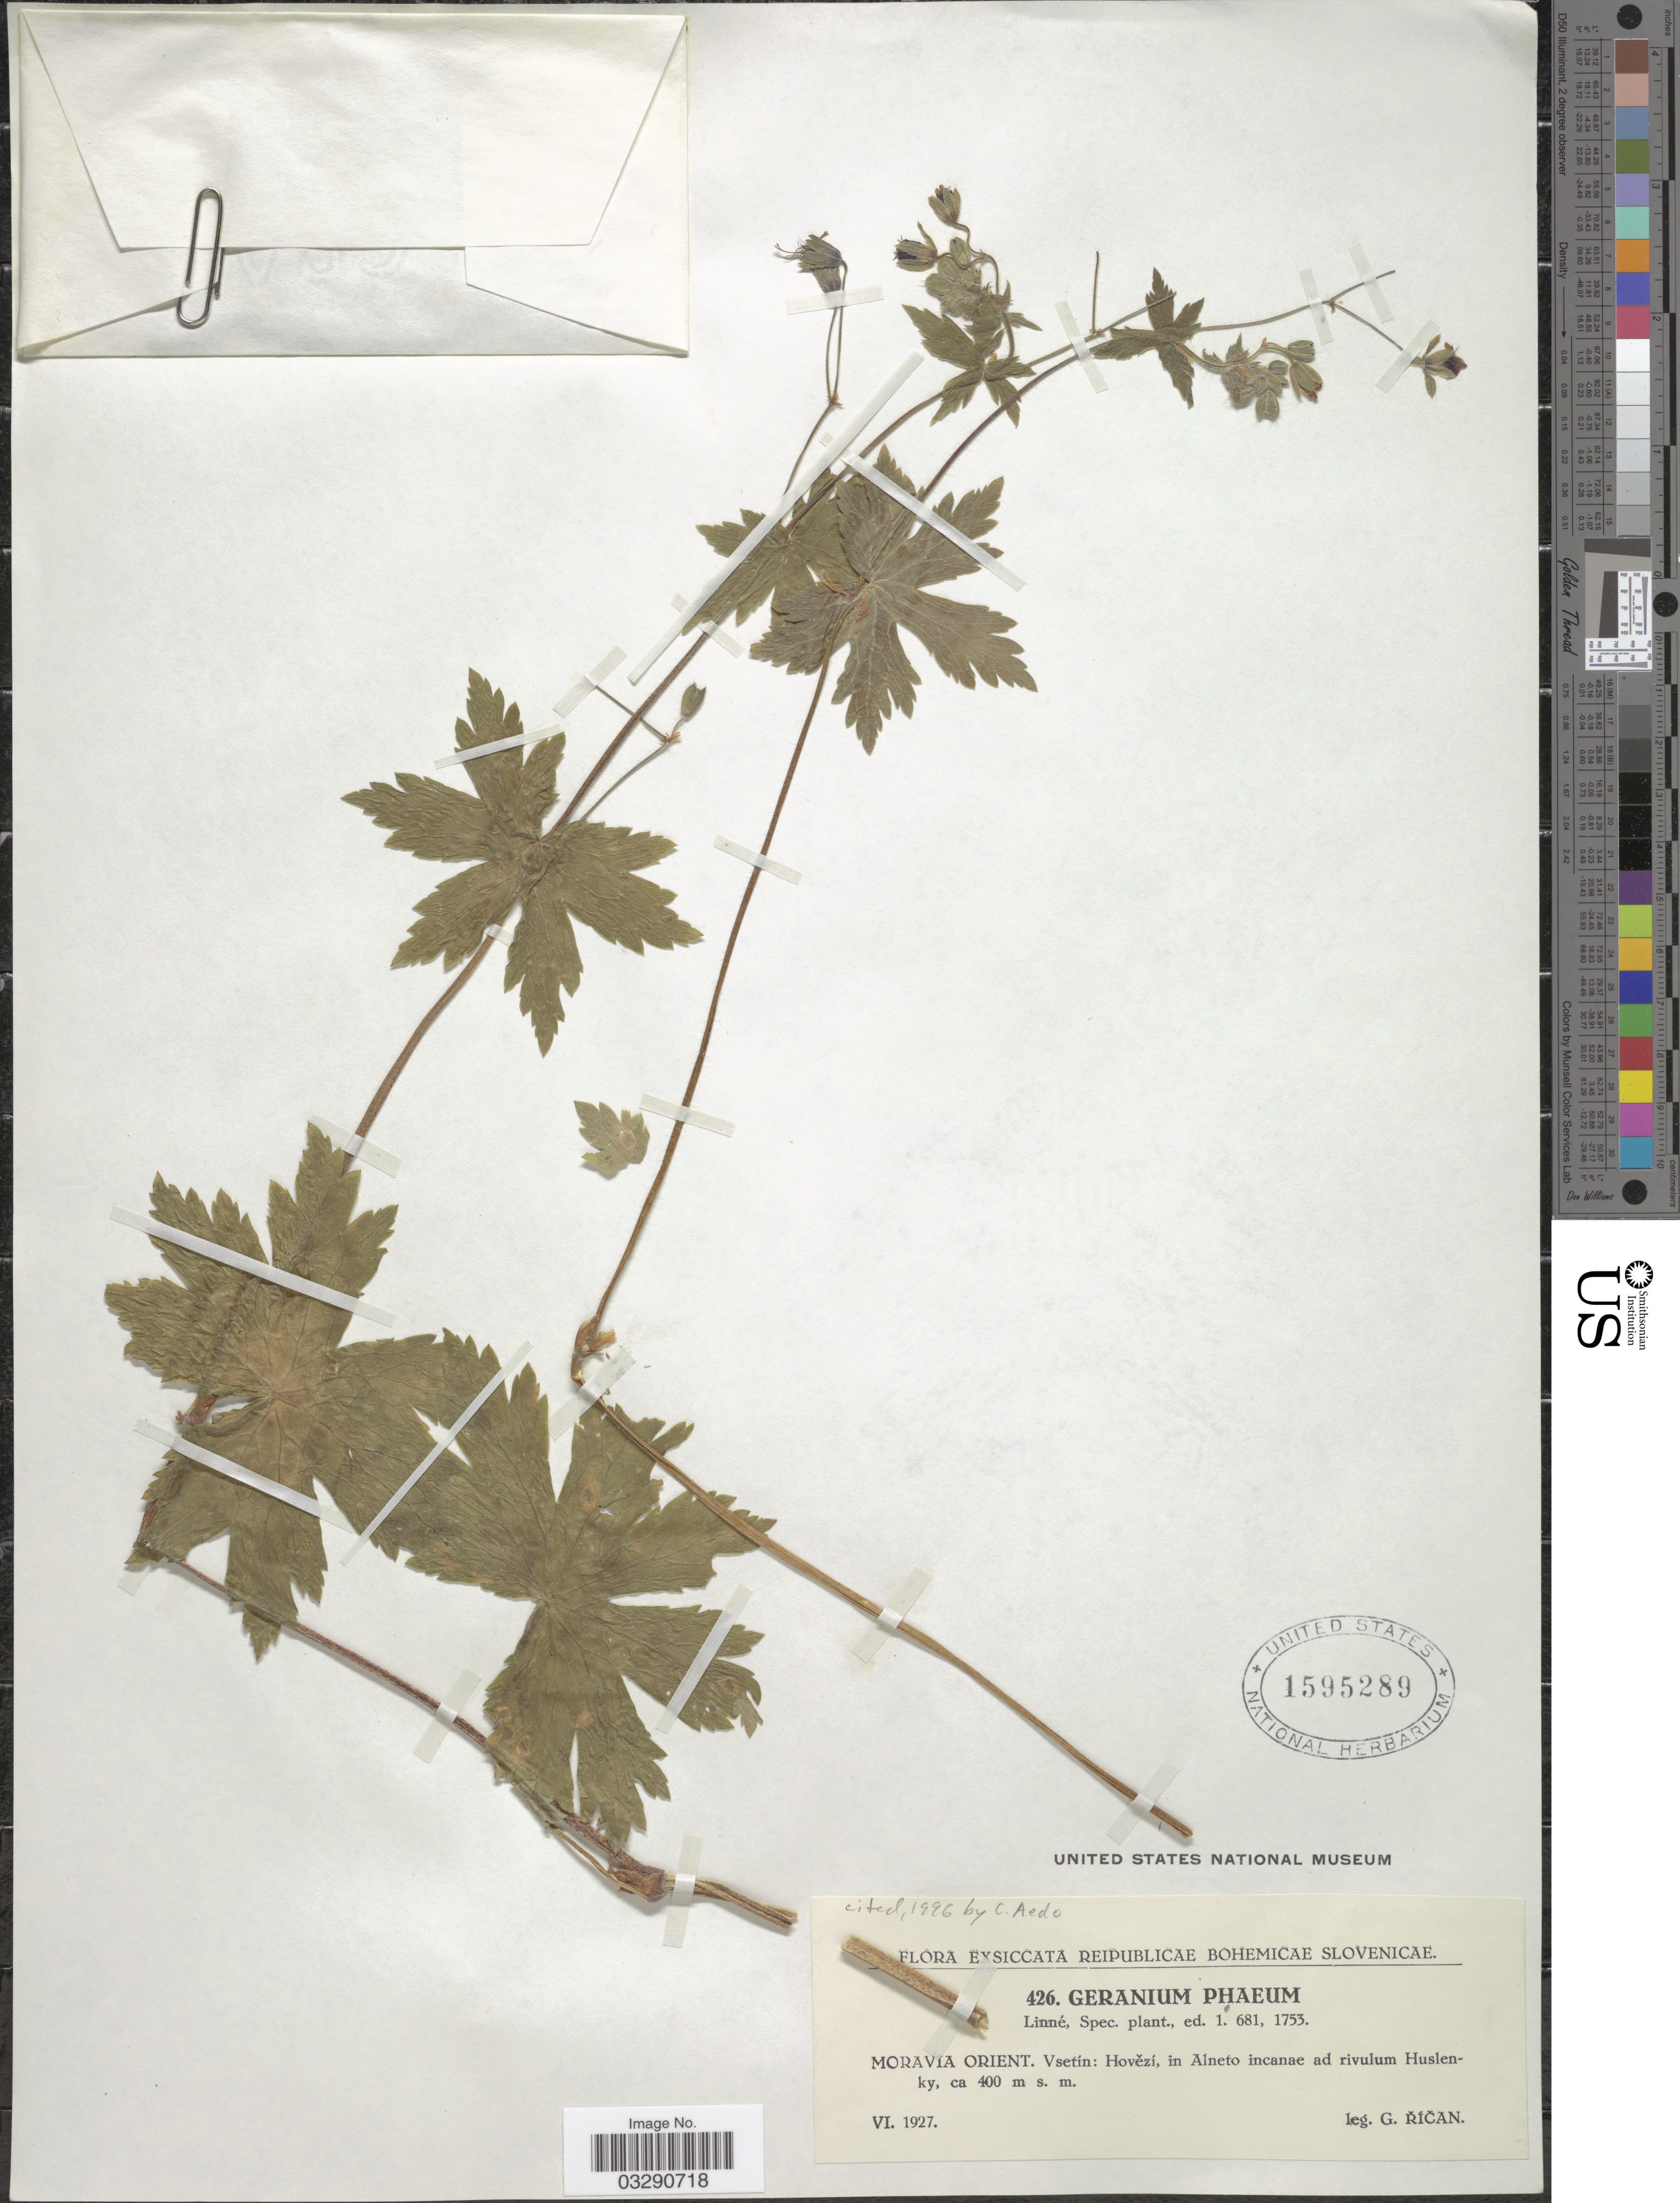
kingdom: Plantae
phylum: Tracheophyta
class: Magnoliopsida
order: Geraniales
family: Geraniaceae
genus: Geranium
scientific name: Geranium phaeum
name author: L.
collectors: G. Rican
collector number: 426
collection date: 1927-06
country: Czechia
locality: Reipublicae Bohemicae Slovenicae. Moravia Orient. Vsetín: Hovĕzi, in Alneto incanae ad rivulum Huslenky.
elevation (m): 400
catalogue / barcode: US 1595289